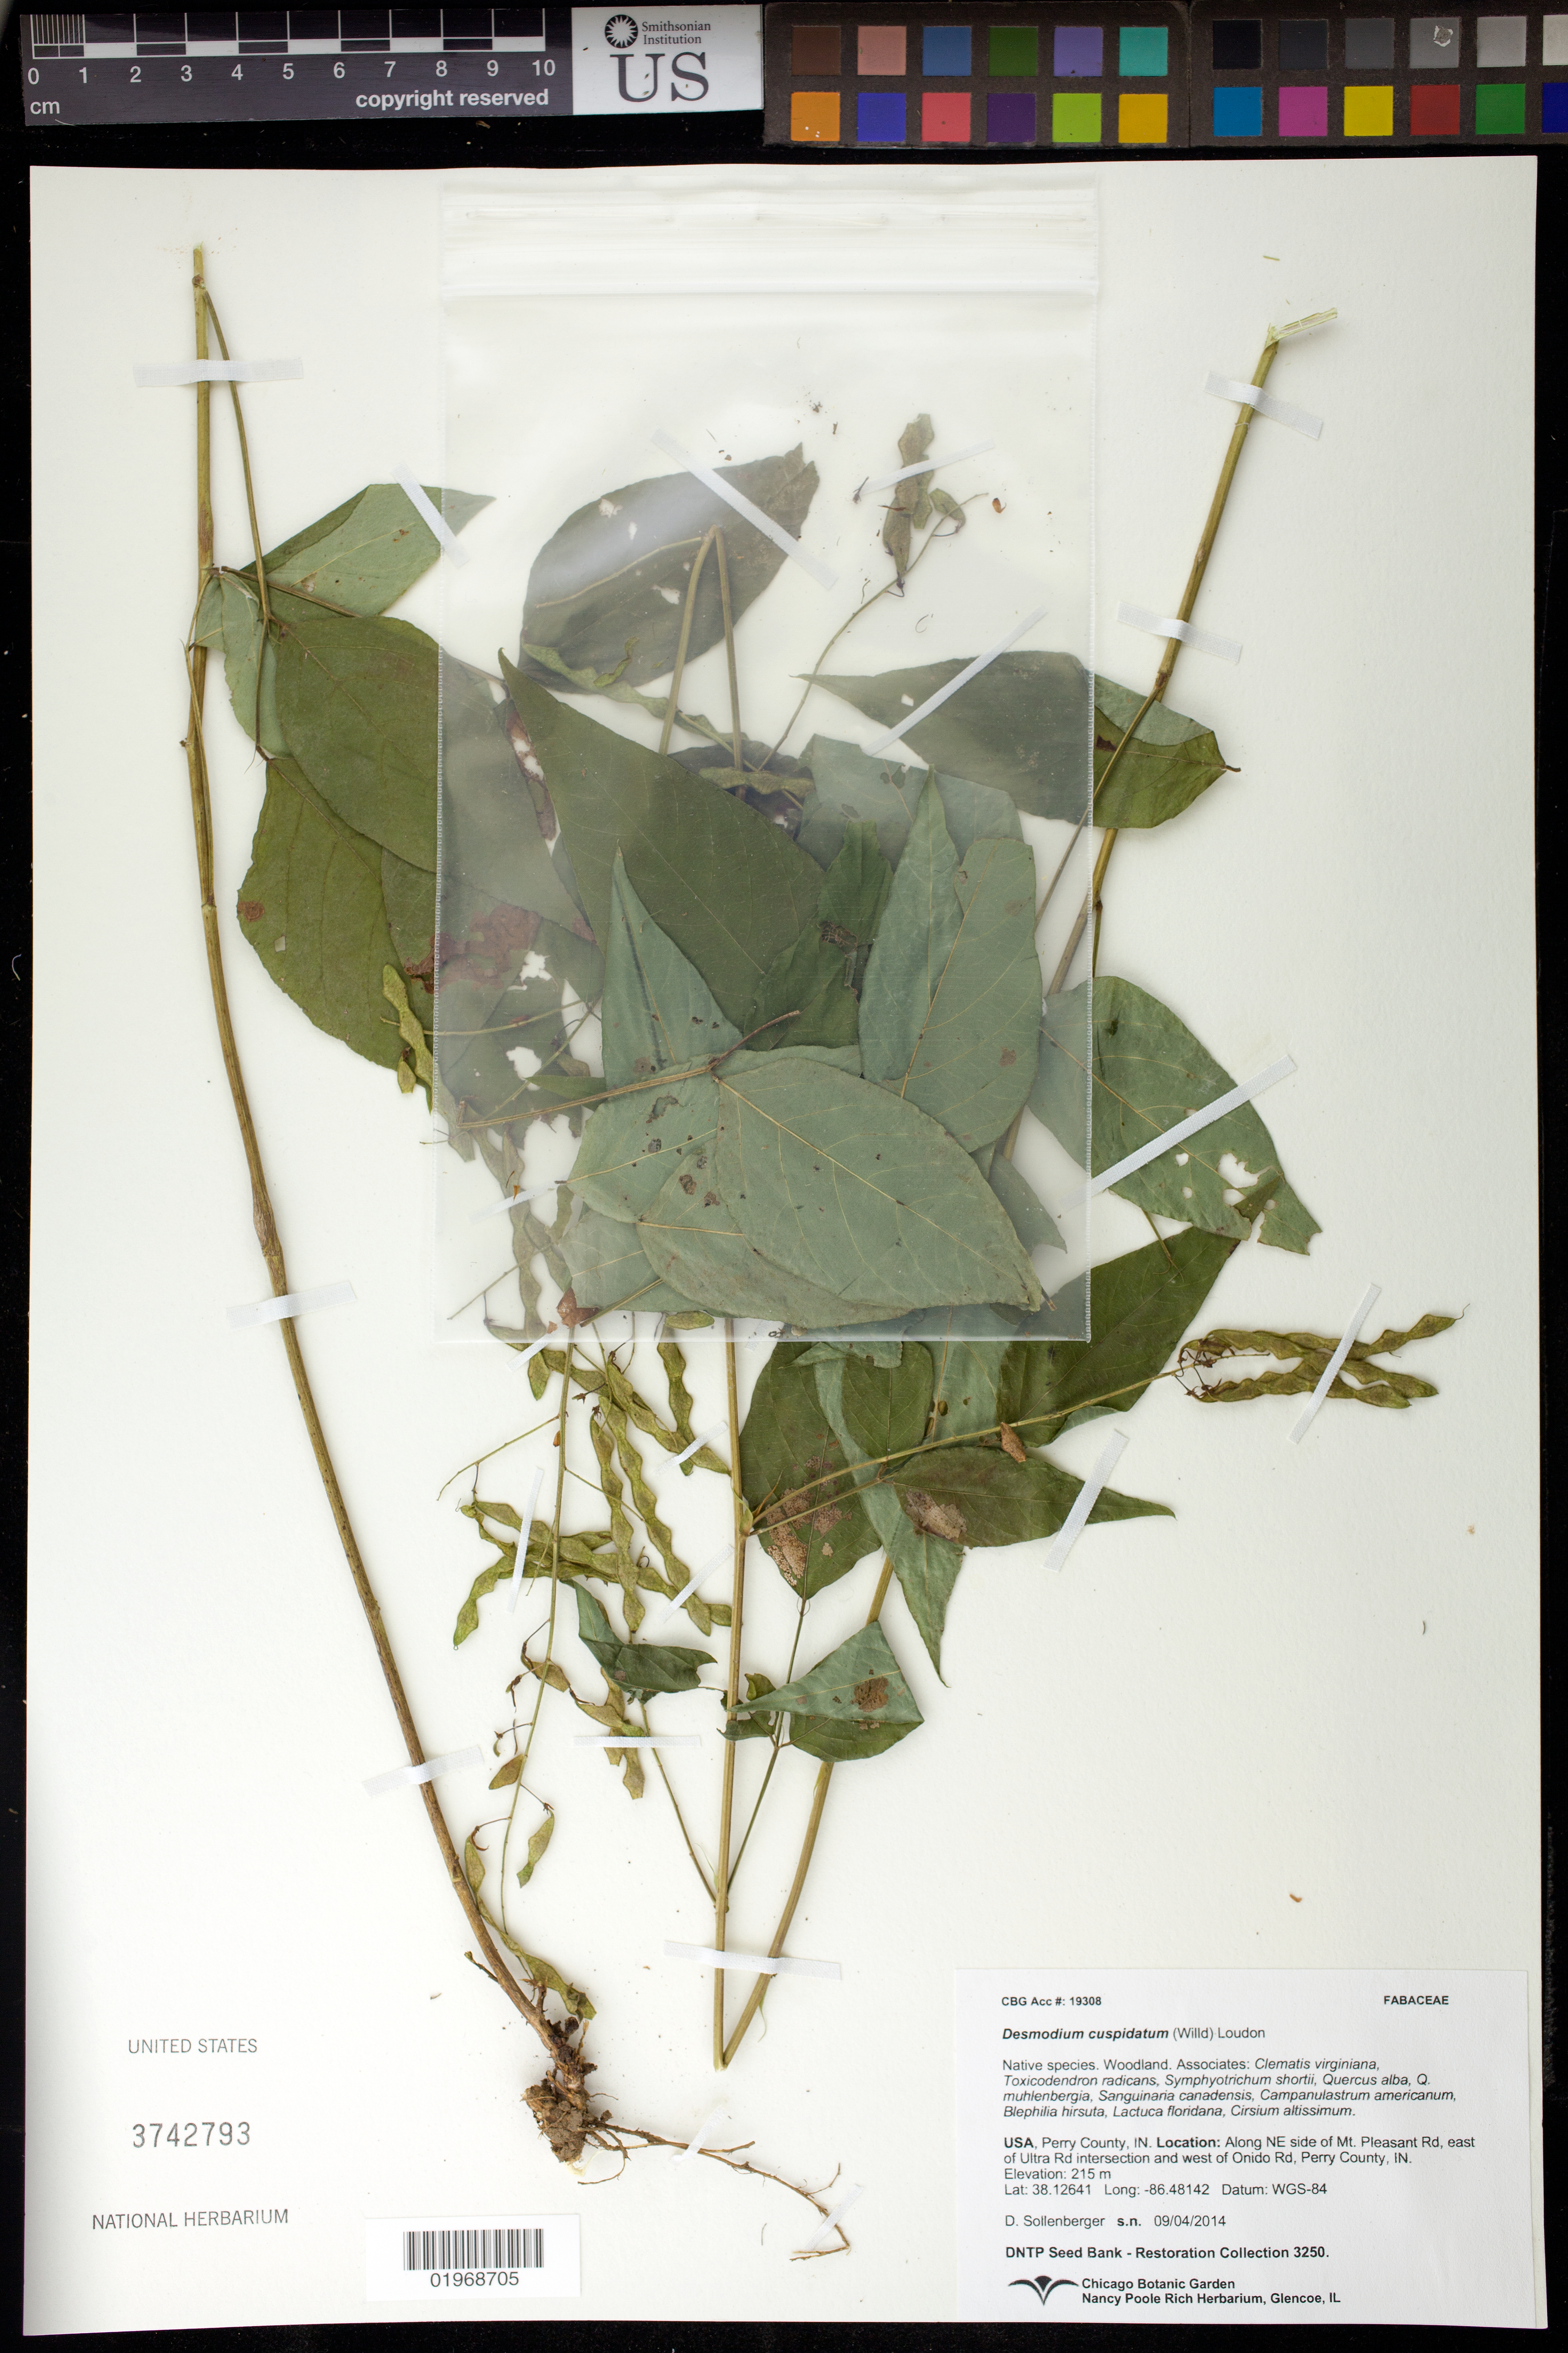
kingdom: Plantae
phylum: Tracheophyta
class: Magnoliopsida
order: Fabales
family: Fabaceae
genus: Desmodium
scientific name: Desmodium cuspidatum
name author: (Muhl. ex Willd.) Loudon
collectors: D. Sollenberger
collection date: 2014-09-04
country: United States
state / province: Indiana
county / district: Perry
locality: Along NE side of Mt. Pleasant Rd, E of Ultra Rd intersection and west of Onido Rd.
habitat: Woodland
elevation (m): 215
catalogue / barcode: US 3742793